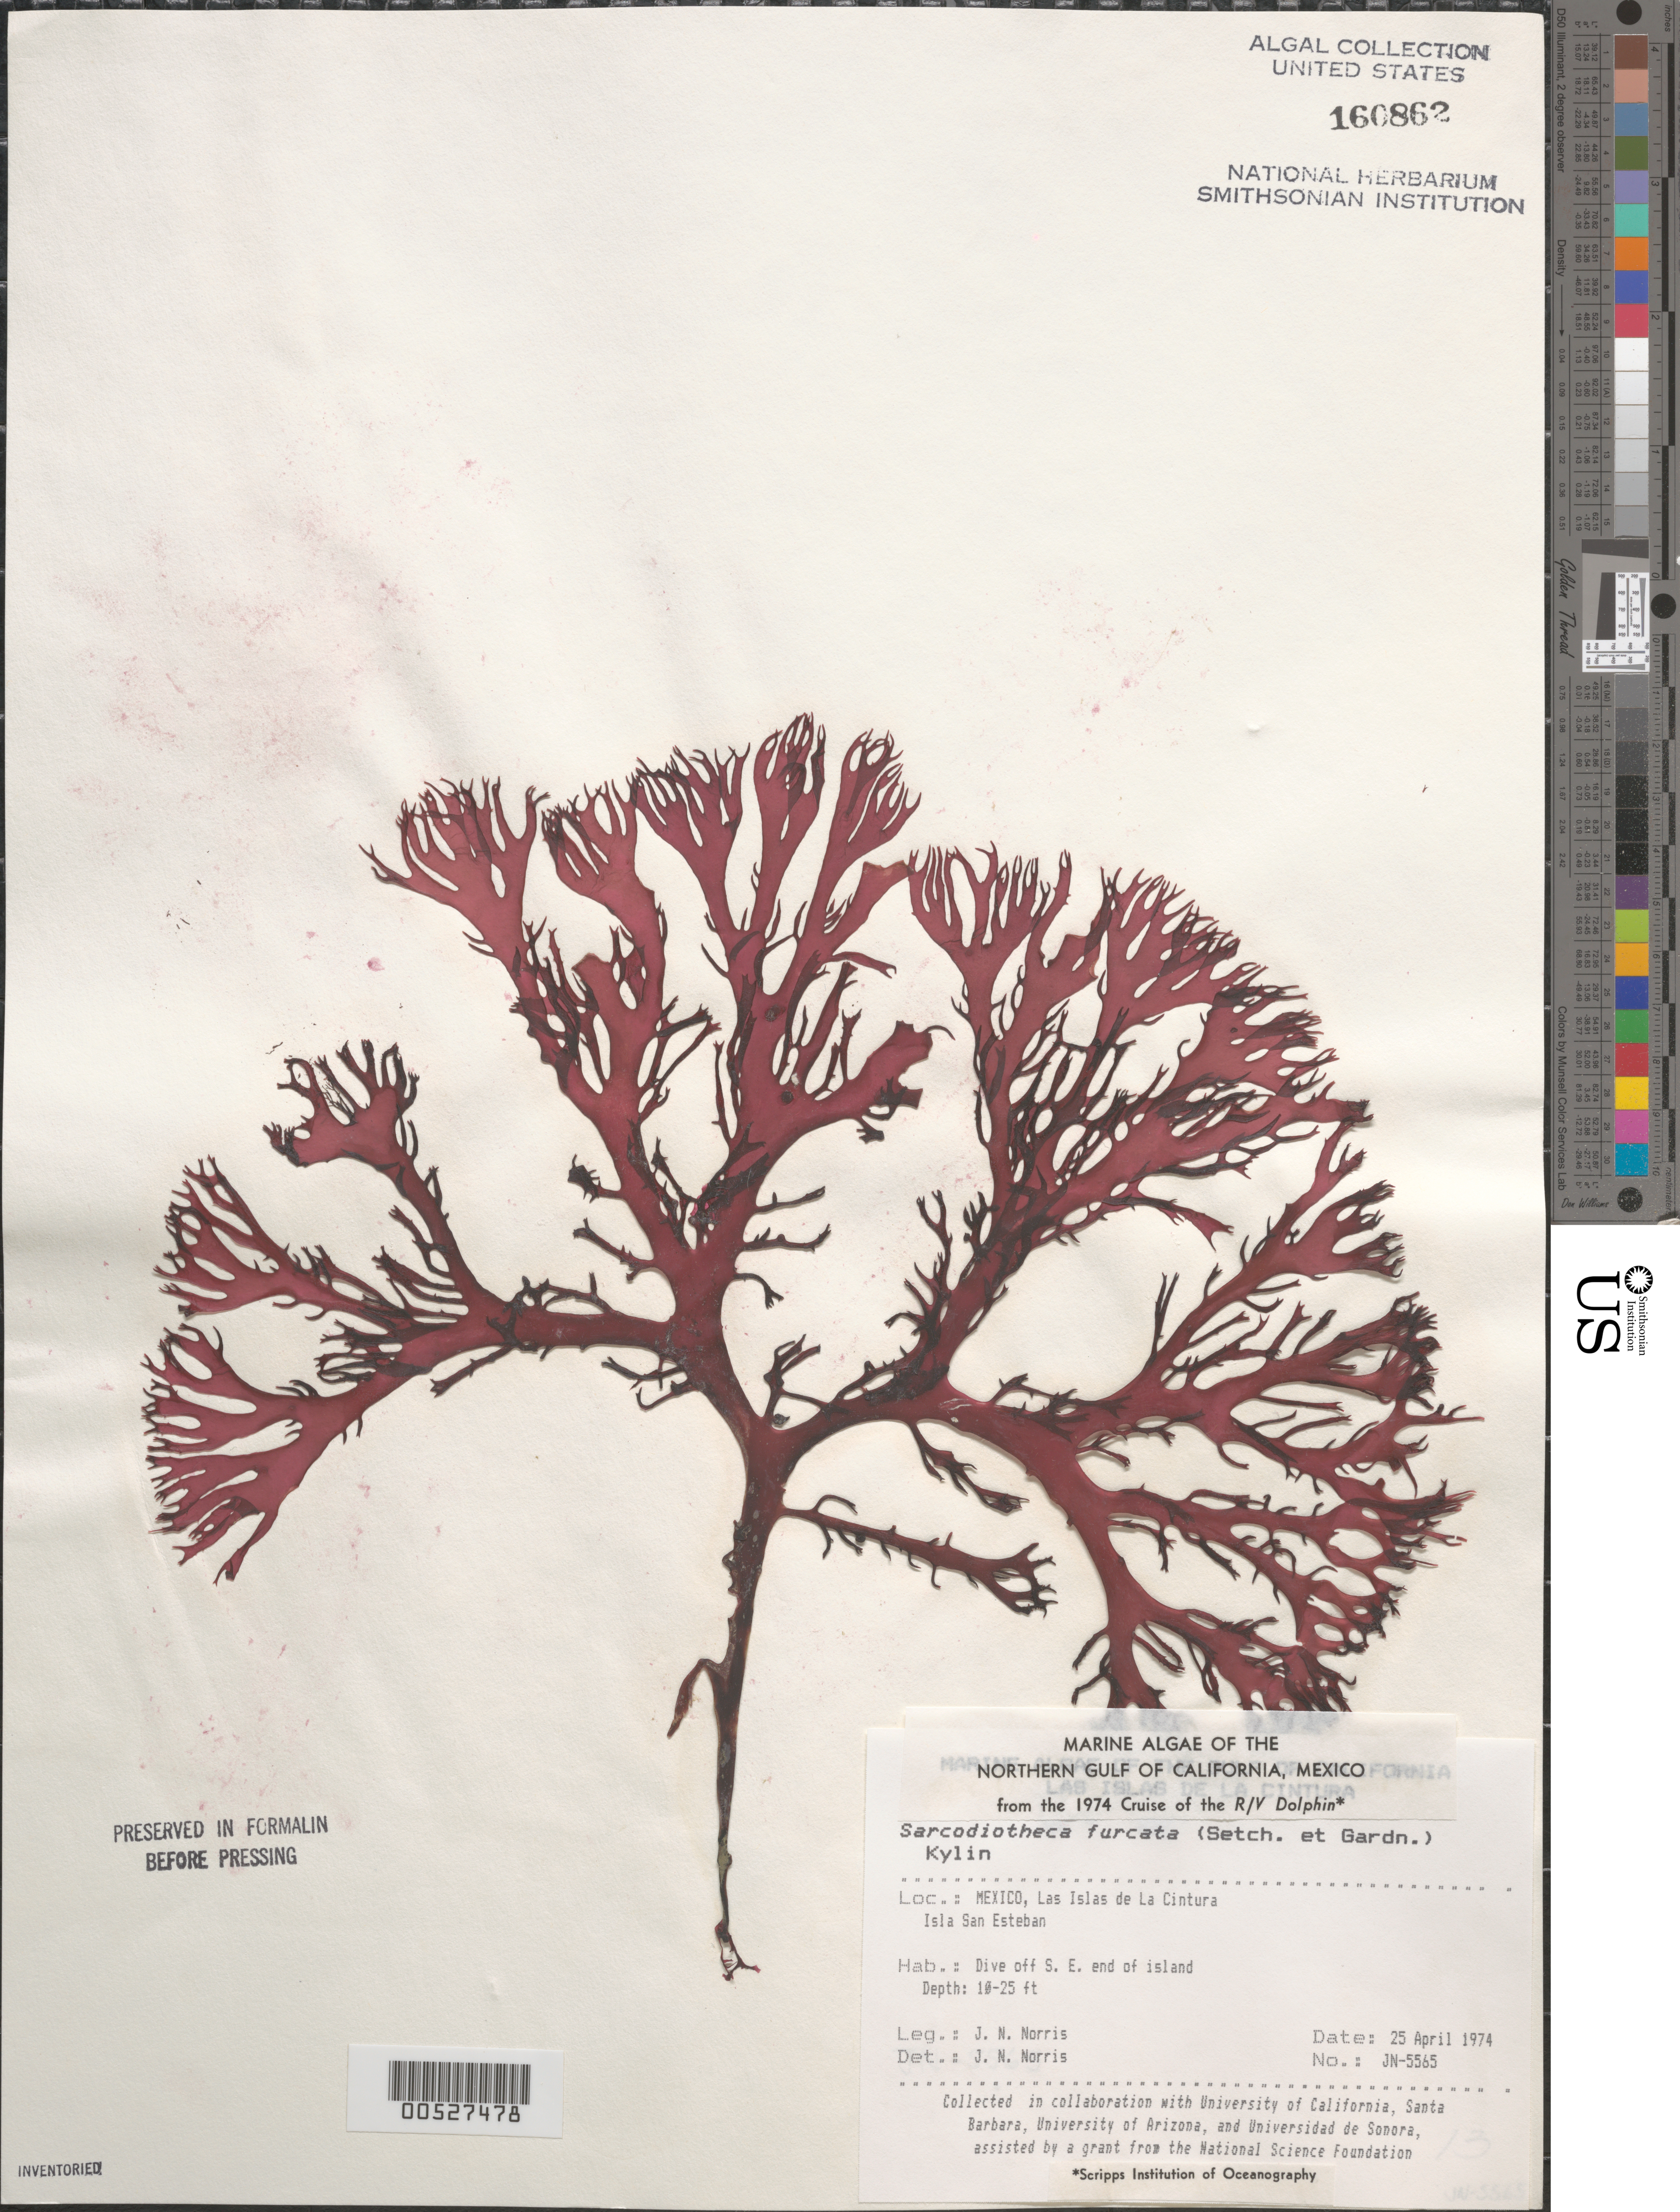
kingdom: Plantae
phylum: Rhodophyta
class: Florideophyceae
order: Gigartinales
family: Solieriaceae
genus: Sarcodiotheca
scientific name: Sarcodiotheca furcata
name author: (Setch. & N.L. Gardner) Kylin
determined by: Norris, James N.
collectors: J. N. Norris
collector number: JN-5565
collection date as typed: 25 Apr 1974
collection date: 1974-04-25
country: Mexico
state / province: Baja California Norte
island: Isla San Esteban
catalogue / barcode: US 160862